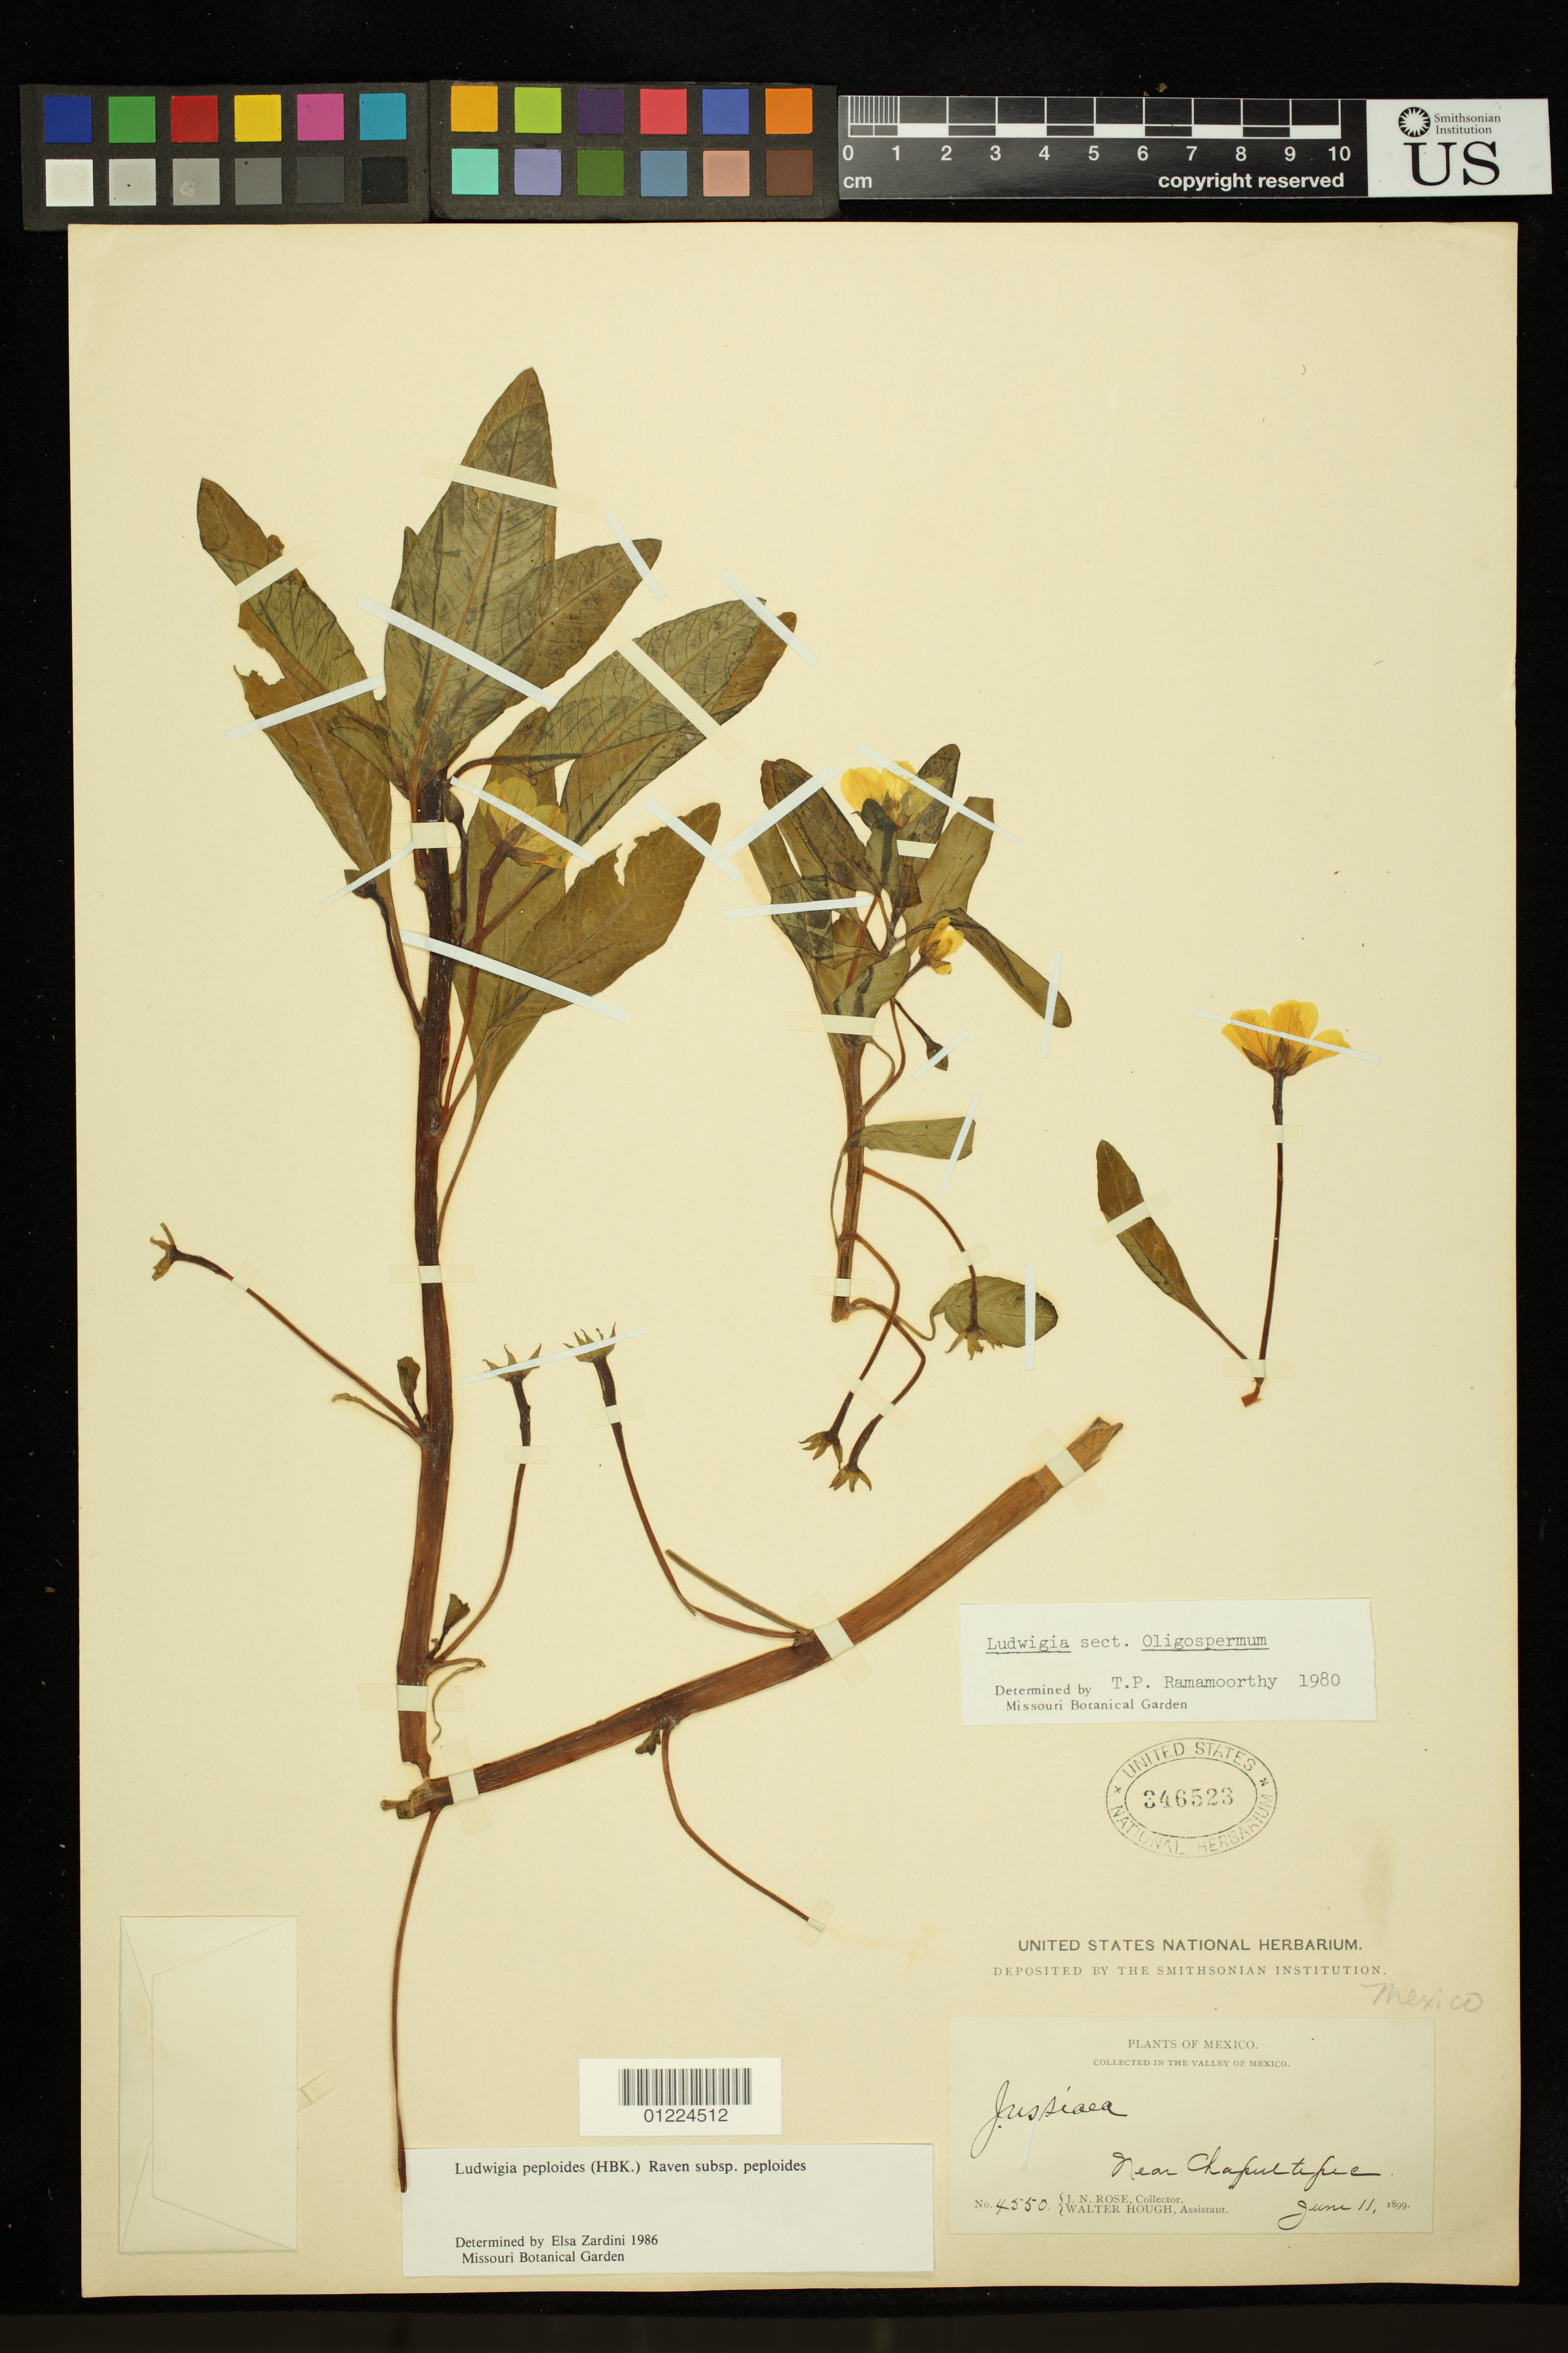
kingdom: Plantae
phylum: Tracheophyta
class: Magnoliopsida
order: Myrtales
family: Onagraceae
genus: Ludwigia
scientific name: Ludwigia peploides subsp. peploides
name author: (Kunth) P.H. Raven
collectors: J. N. Rose & W. Hough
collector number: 4550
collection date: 1899-06-11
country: Mexico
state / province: Distrito Federal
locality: near Chapultepec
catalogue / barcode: US 346523